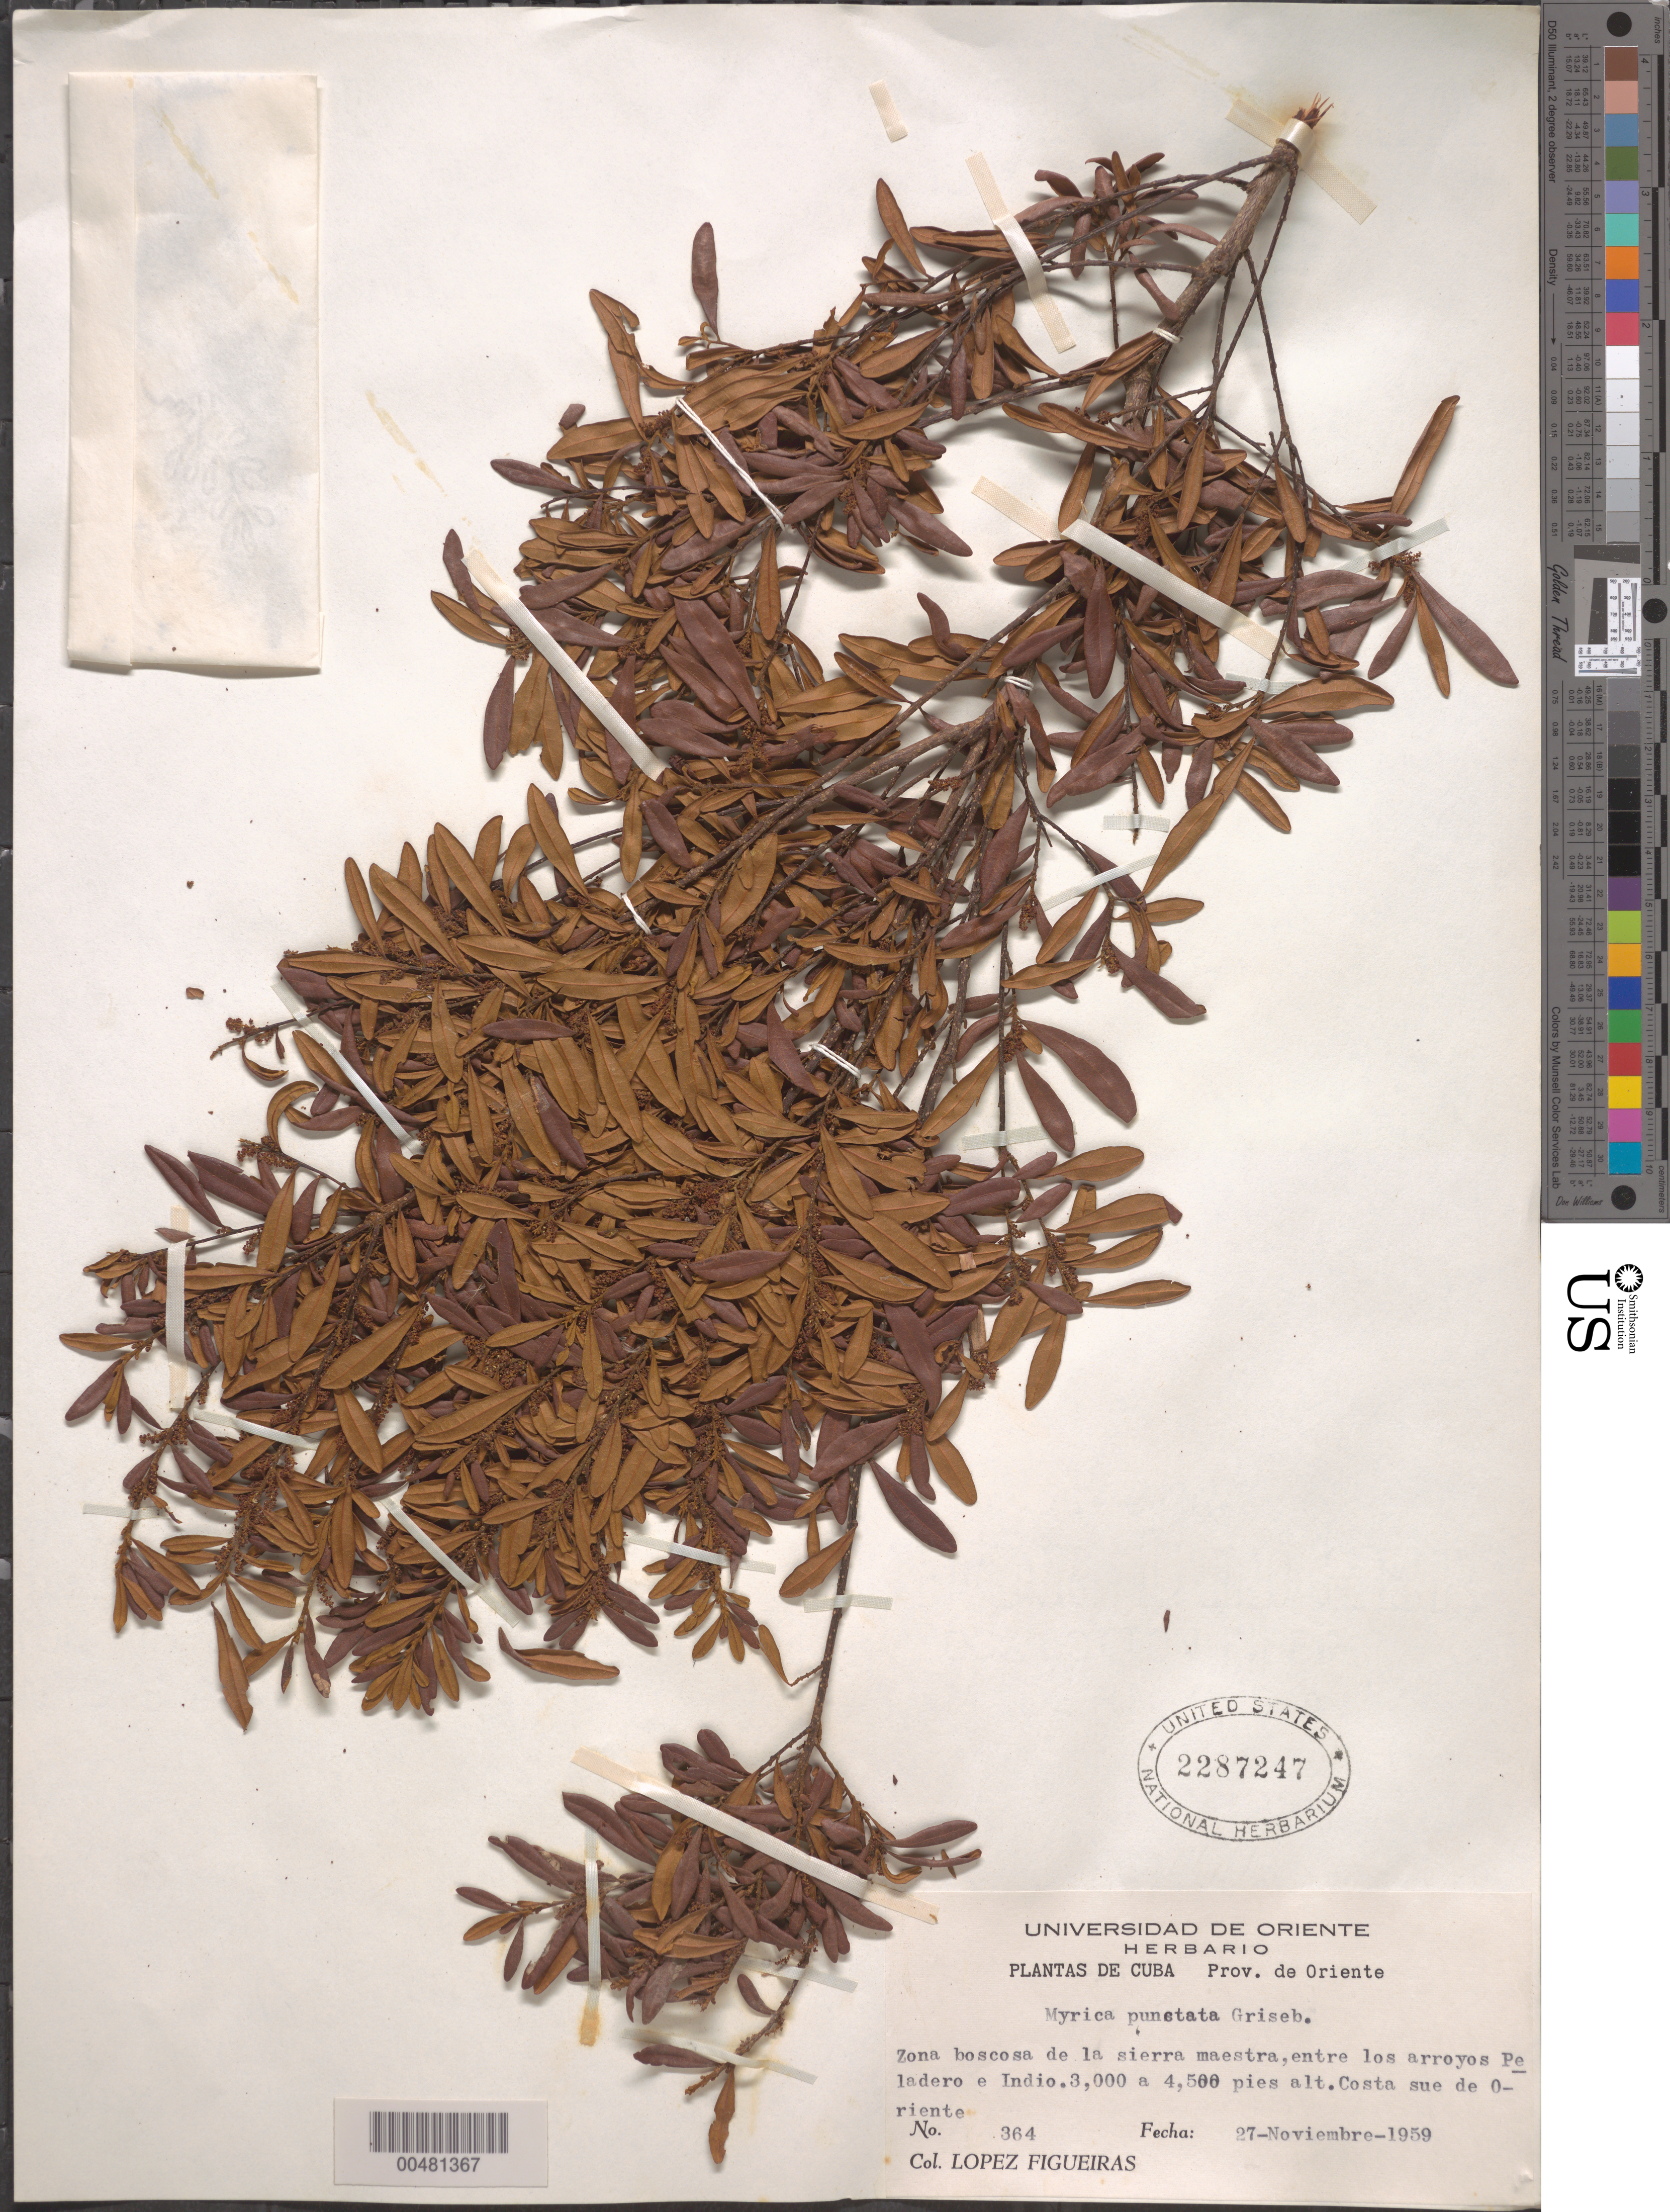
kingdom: Plantae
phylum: Tracheophyta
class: Magnoliopsida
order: Fagales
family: Myricaceae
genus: Morella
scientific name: Morella punctata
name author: (Griseb.) J. Herb.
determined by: Strong, Mark T., (BOT), Smithsonian Institution - National Museum of Natural History (UNITED STATES)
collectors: M. López Figueiras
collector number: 364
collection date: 1959-11-27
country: Cuba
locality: Sierra Maestra, entre los arroyos Peladero e Indio. Costa sue de Oriente.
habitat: Zona boscosa de la sierra.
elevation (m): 1372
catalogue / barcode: US 2287247